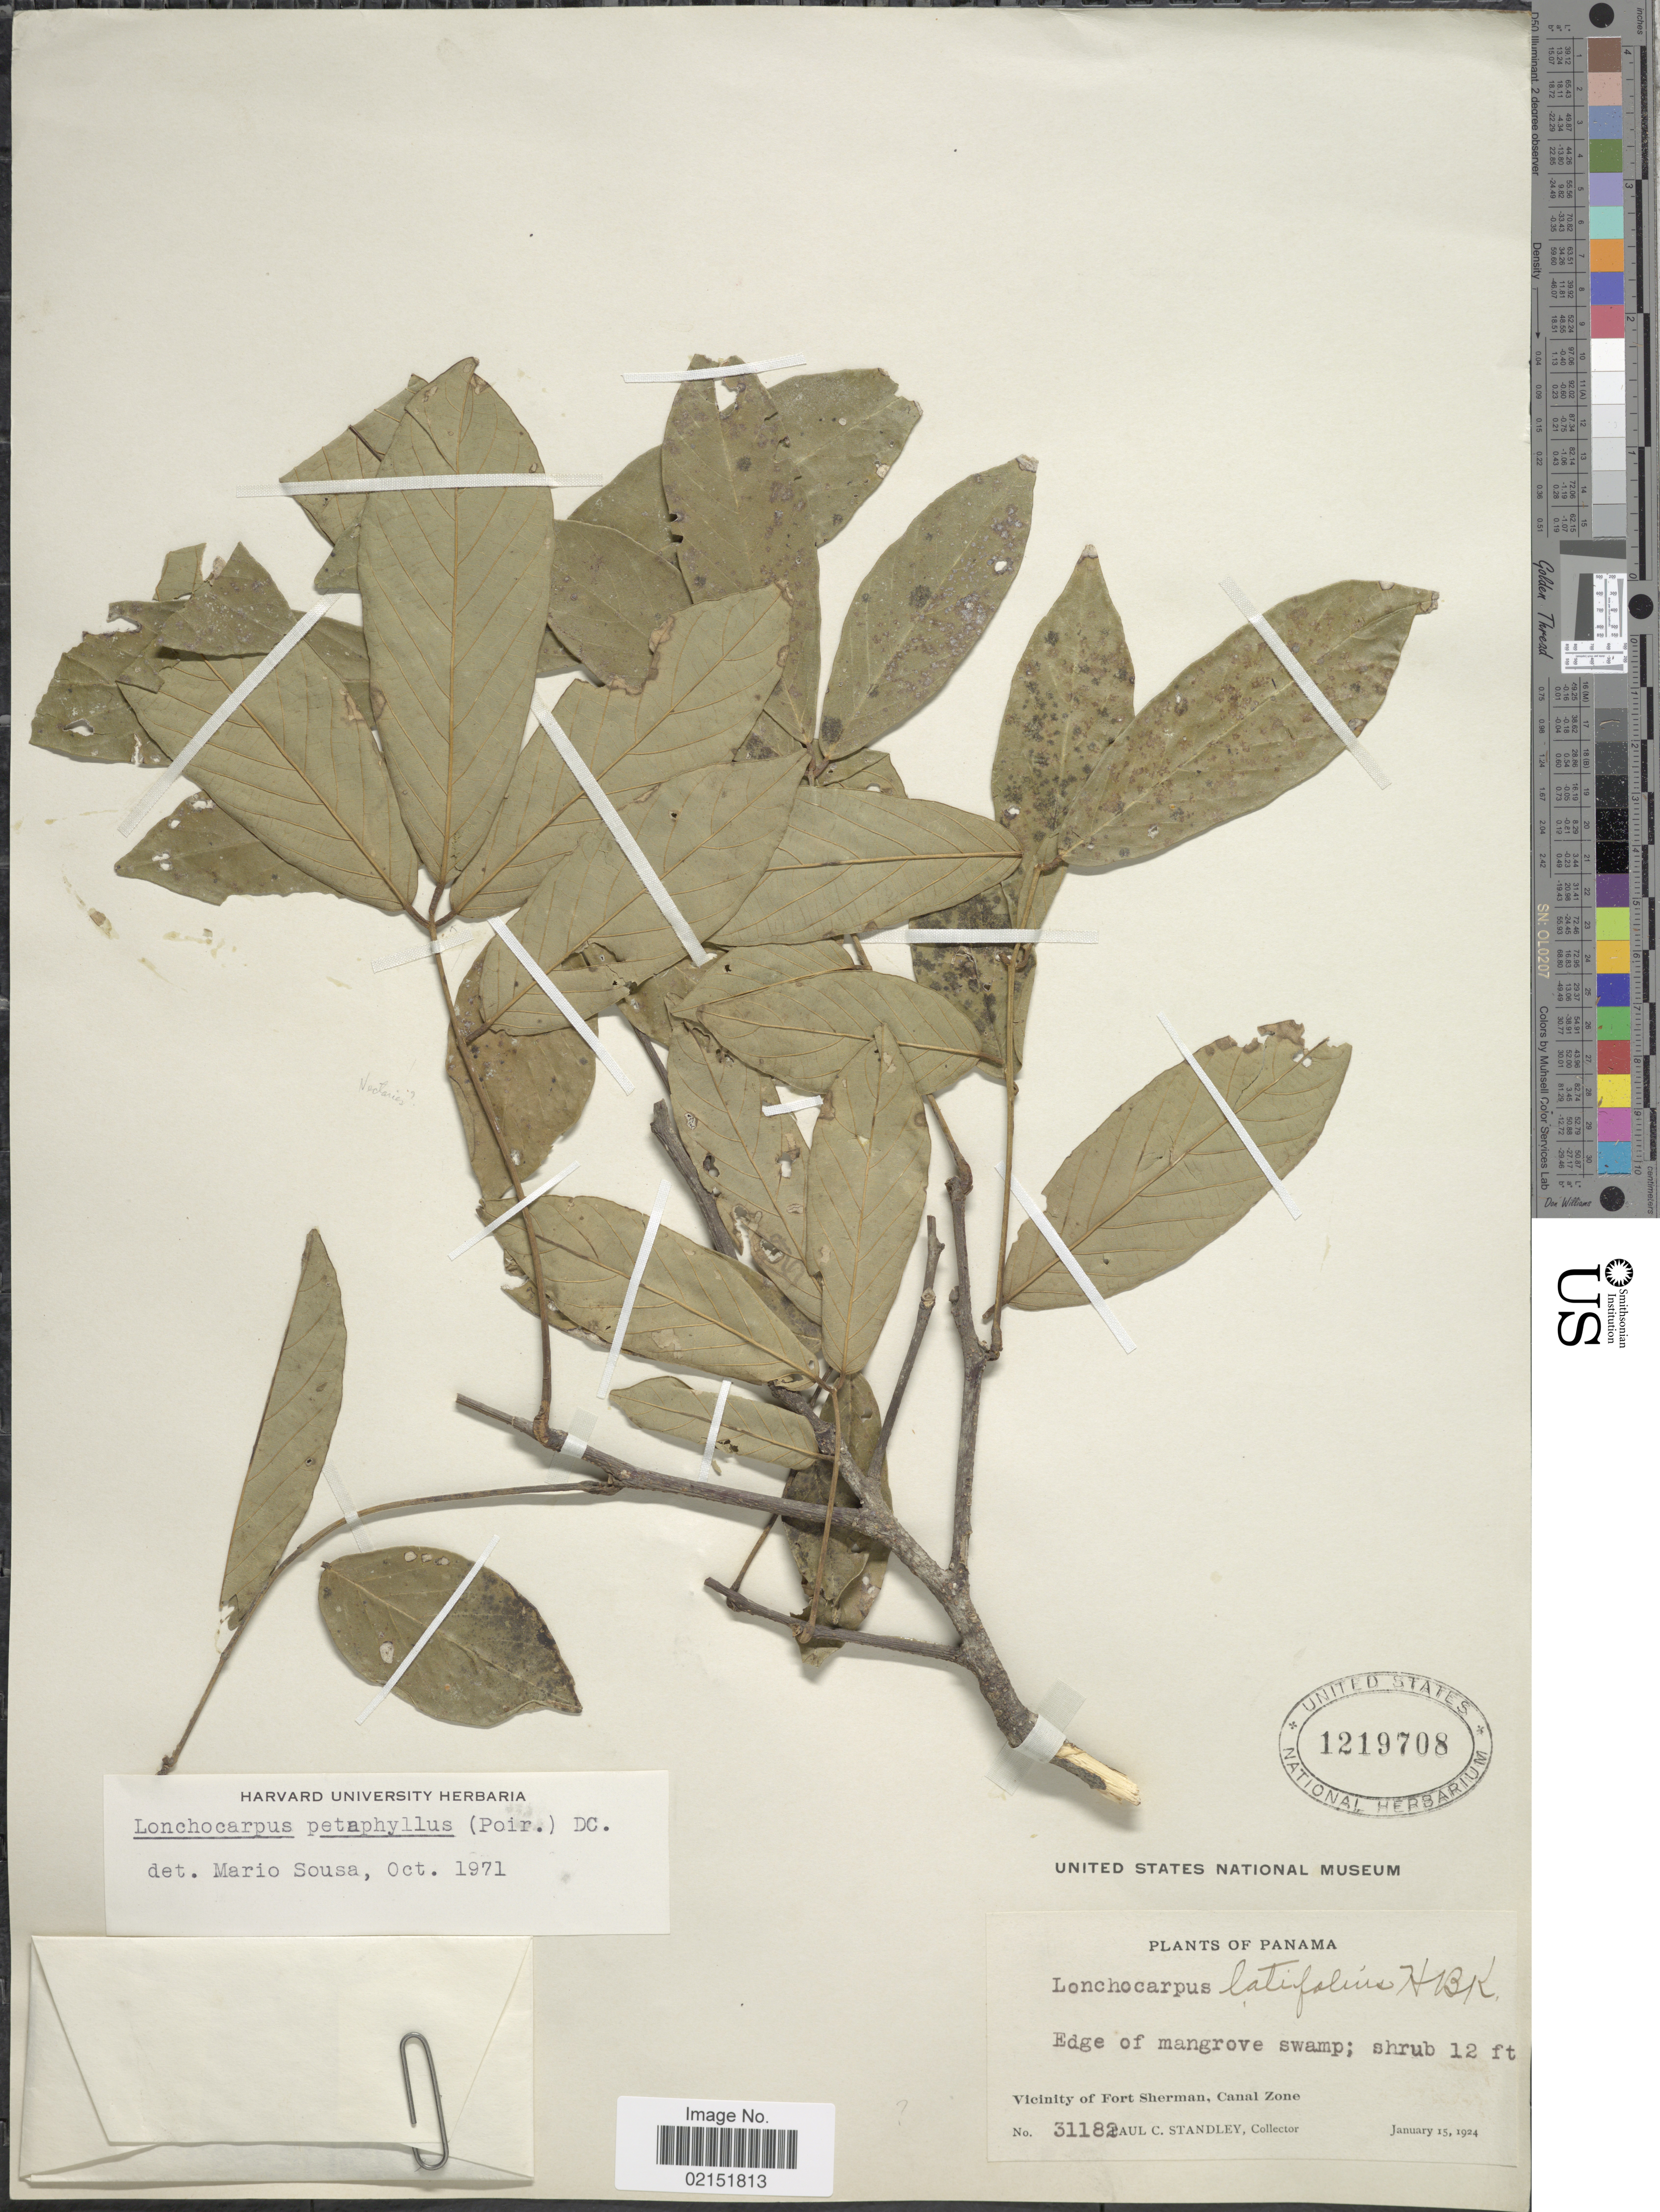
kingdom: Plantae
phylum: Tracheophyta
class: Magnoliopsida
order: Fabales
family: Fabaceae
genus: Lonchocarpus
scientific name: Lonchocarpus pentaphyllus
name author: (Poir.) DC.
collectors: P. C. Standley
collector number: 31182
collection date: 1924-01-15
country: Panama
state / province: Colón / Panamá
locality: Vicinity of Fort Sherman, Canal Zone, edge of mangrove swamp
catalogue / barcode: US 1219708